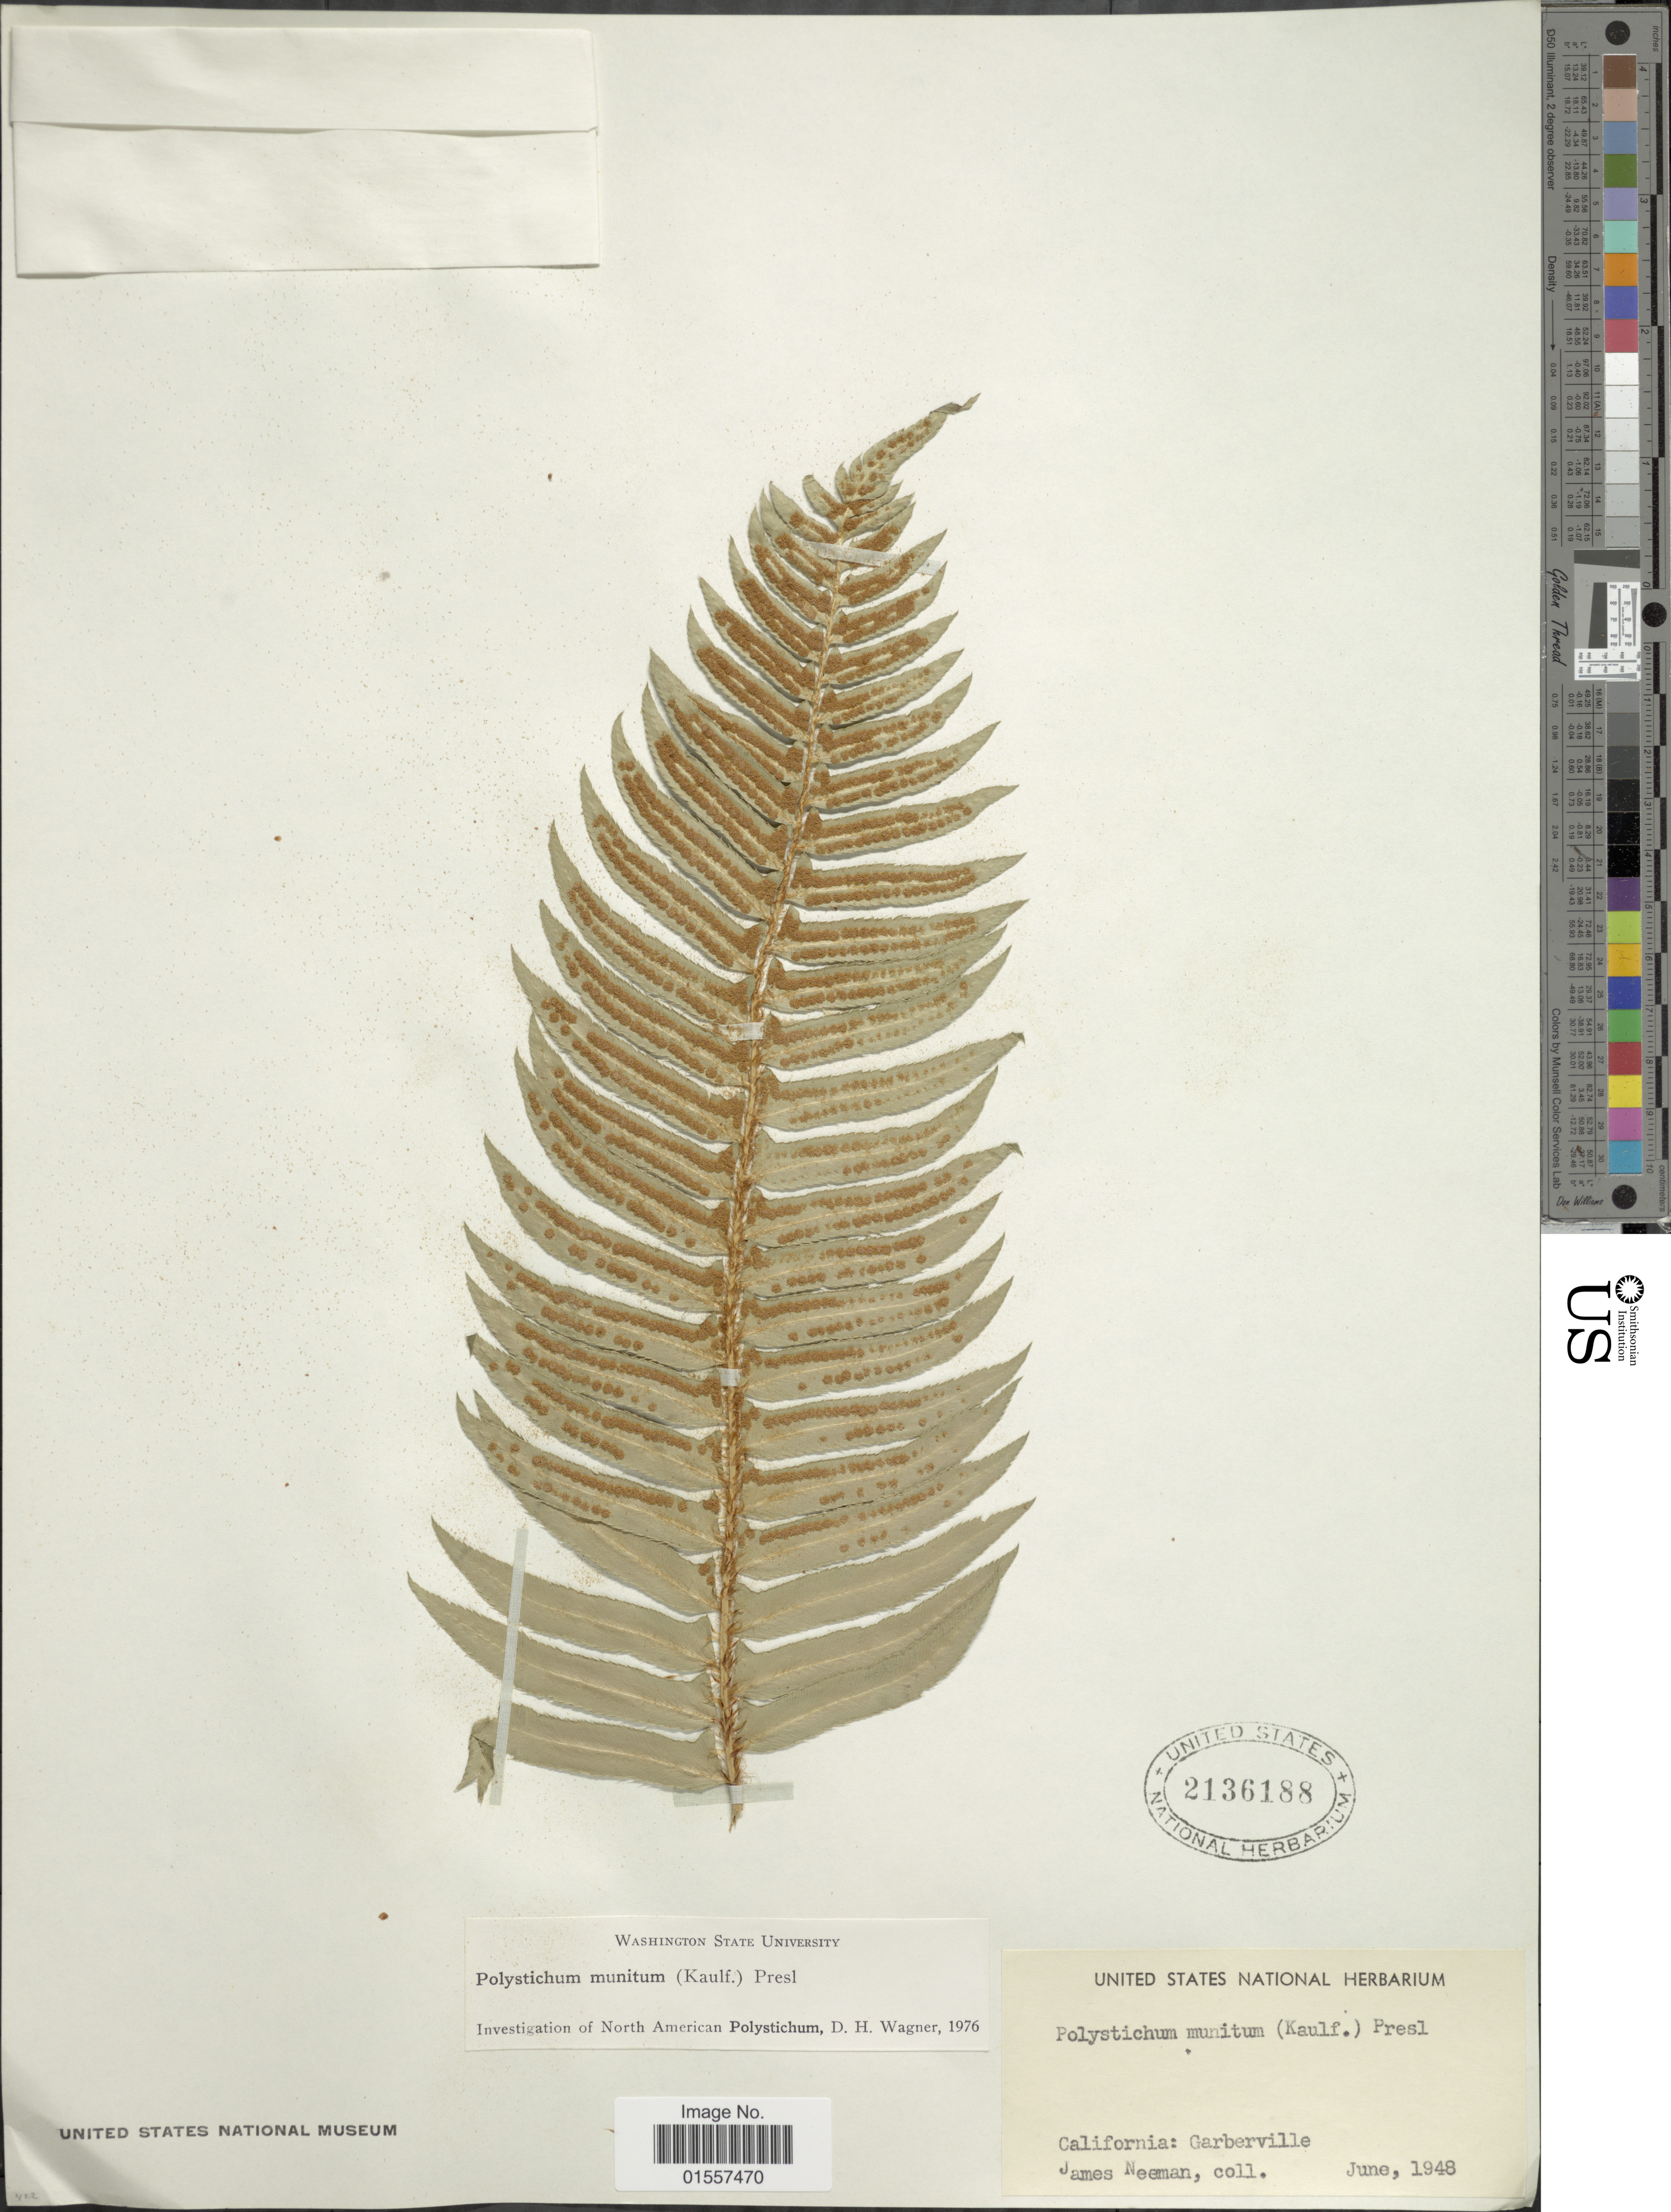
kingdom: Plantae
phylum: Tracheophyta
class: Polypodiopsida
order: Polypodiales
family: Dryopteridaceae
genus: Polystichum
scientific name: Polystichum munitum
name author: (Kaulf.) C. Presl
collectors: J. Neeman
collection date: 1948-06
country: United States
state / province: California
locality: California: Garberville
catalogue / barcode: US 2136188